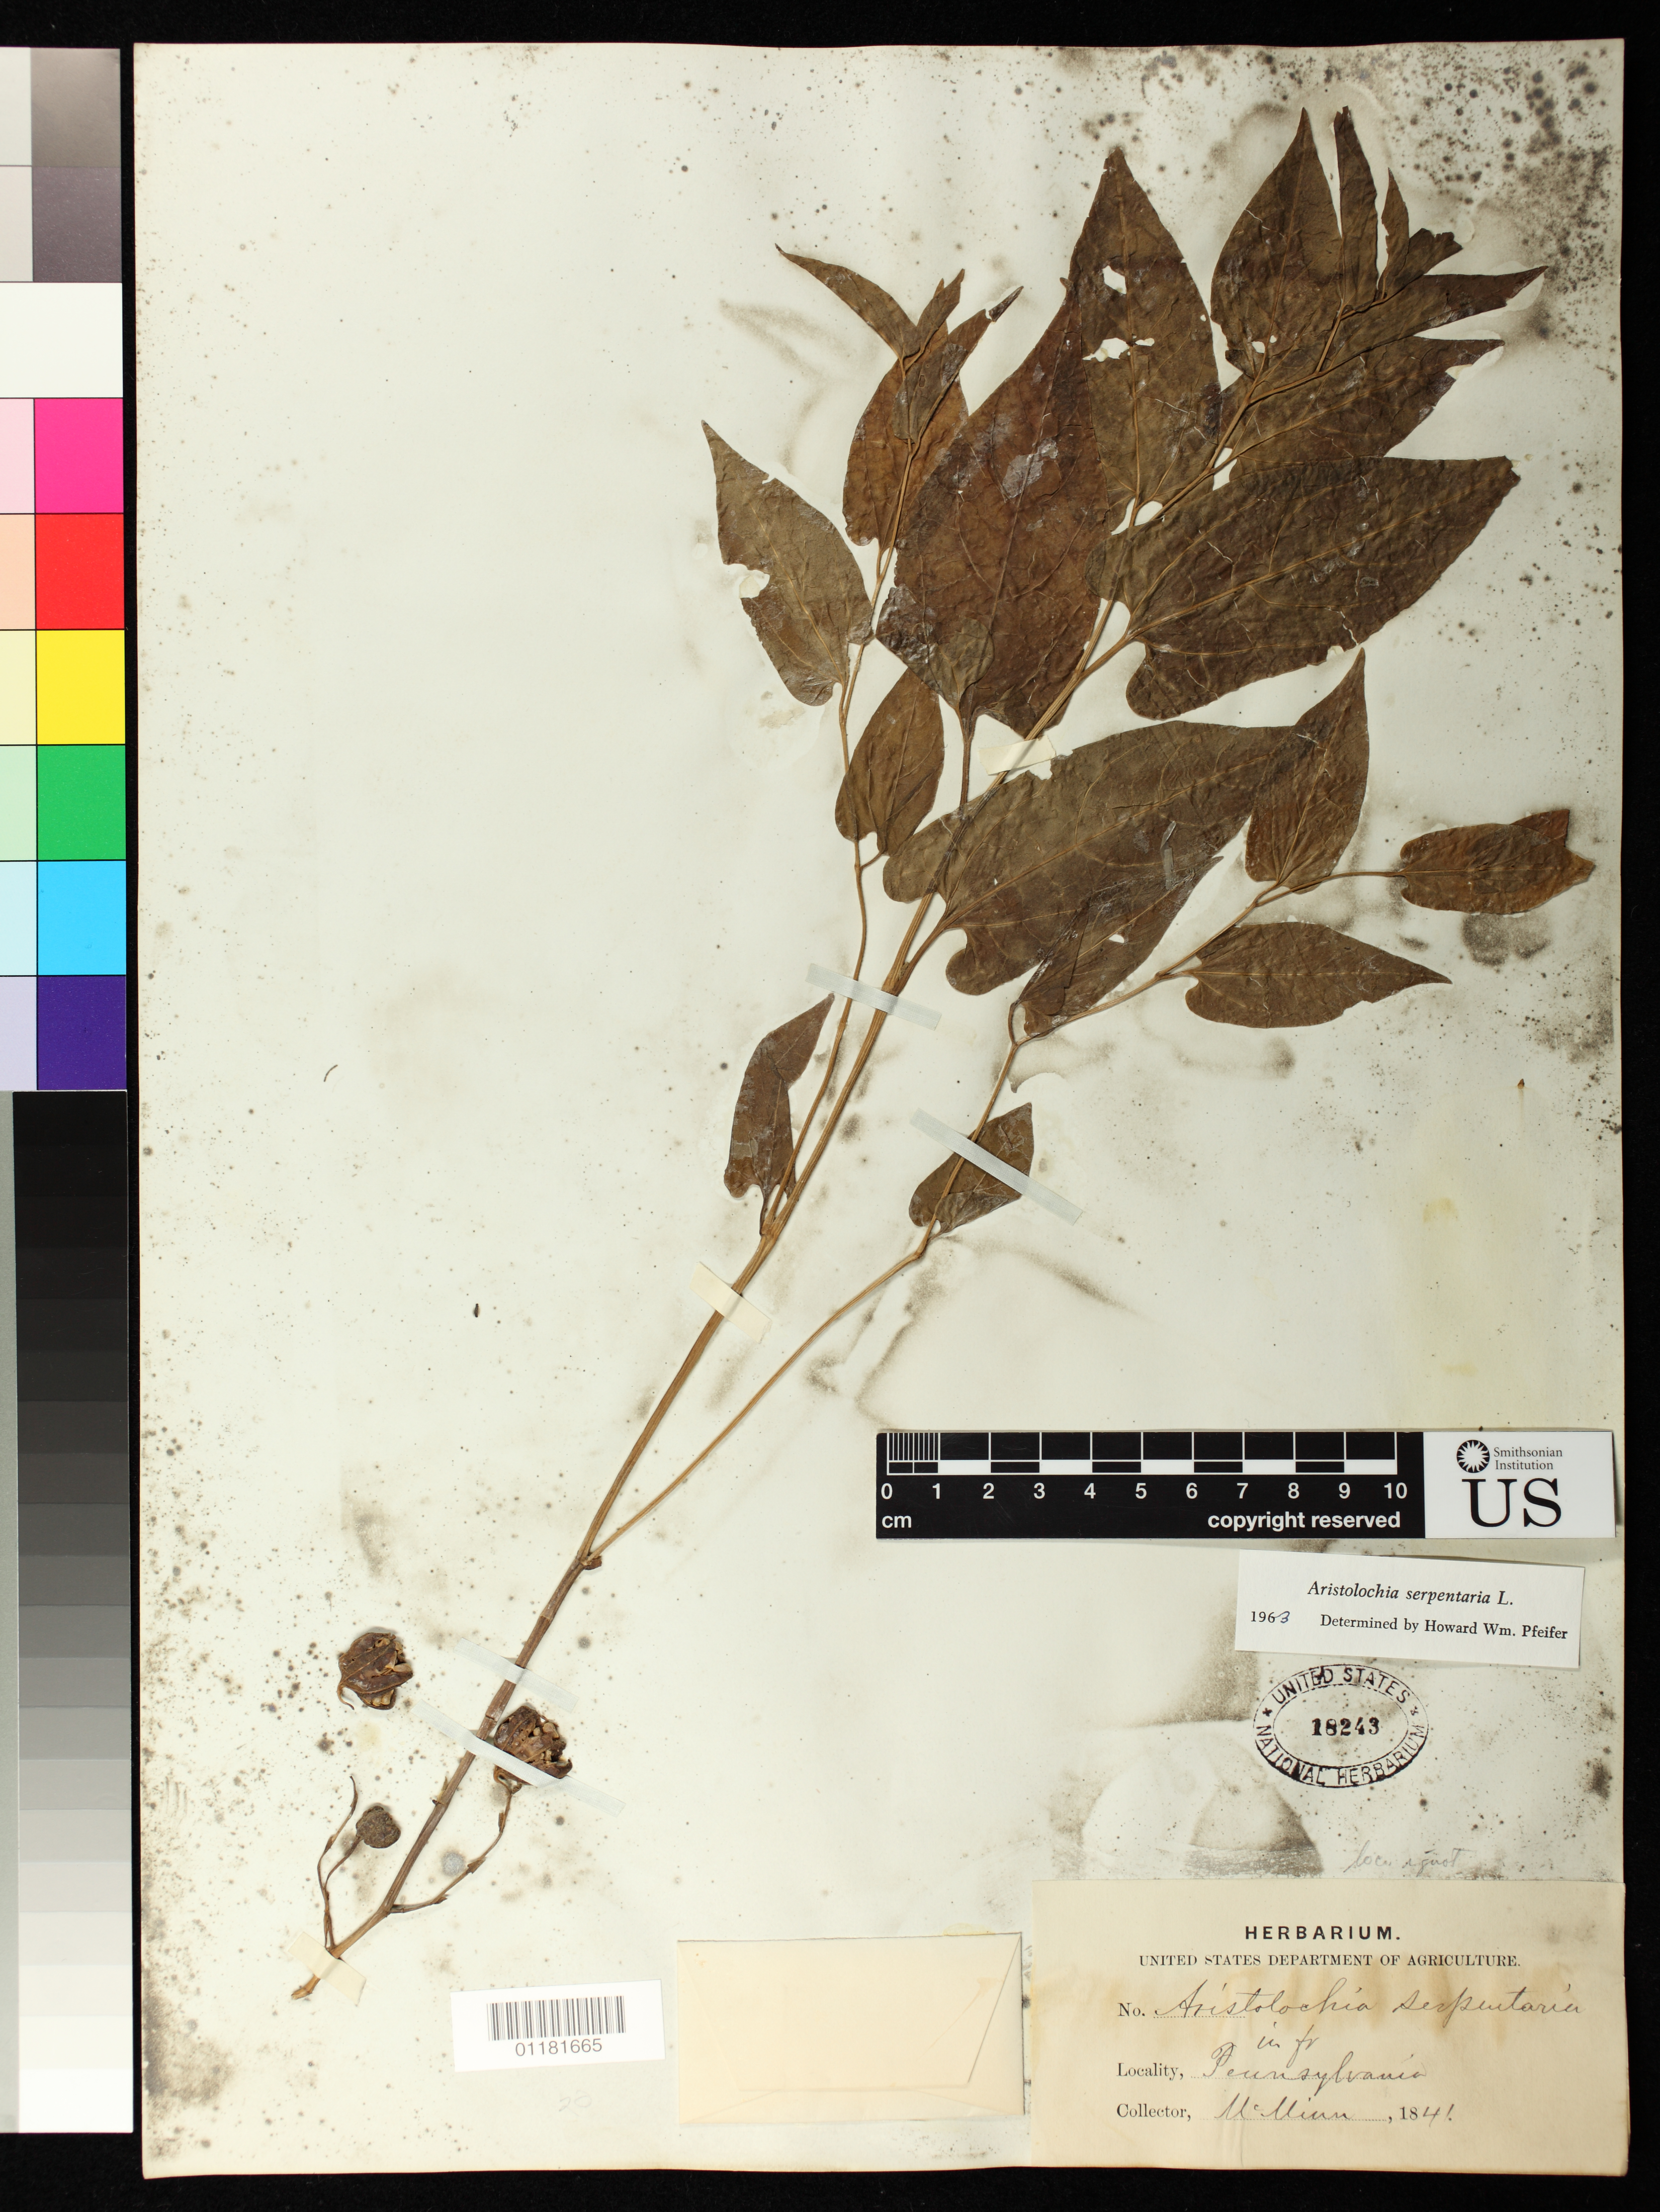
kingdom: Plantae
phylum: Tracheophyta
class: Magnoliopsida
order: Piperales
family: Aristolochiaceae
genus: Aristolochia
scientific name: Aristolochia serpentaria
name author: L.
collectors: H. E. McMinn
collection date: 1841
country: United States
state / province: Pennsylvania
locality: loc. ignot.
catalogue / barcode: US 18243